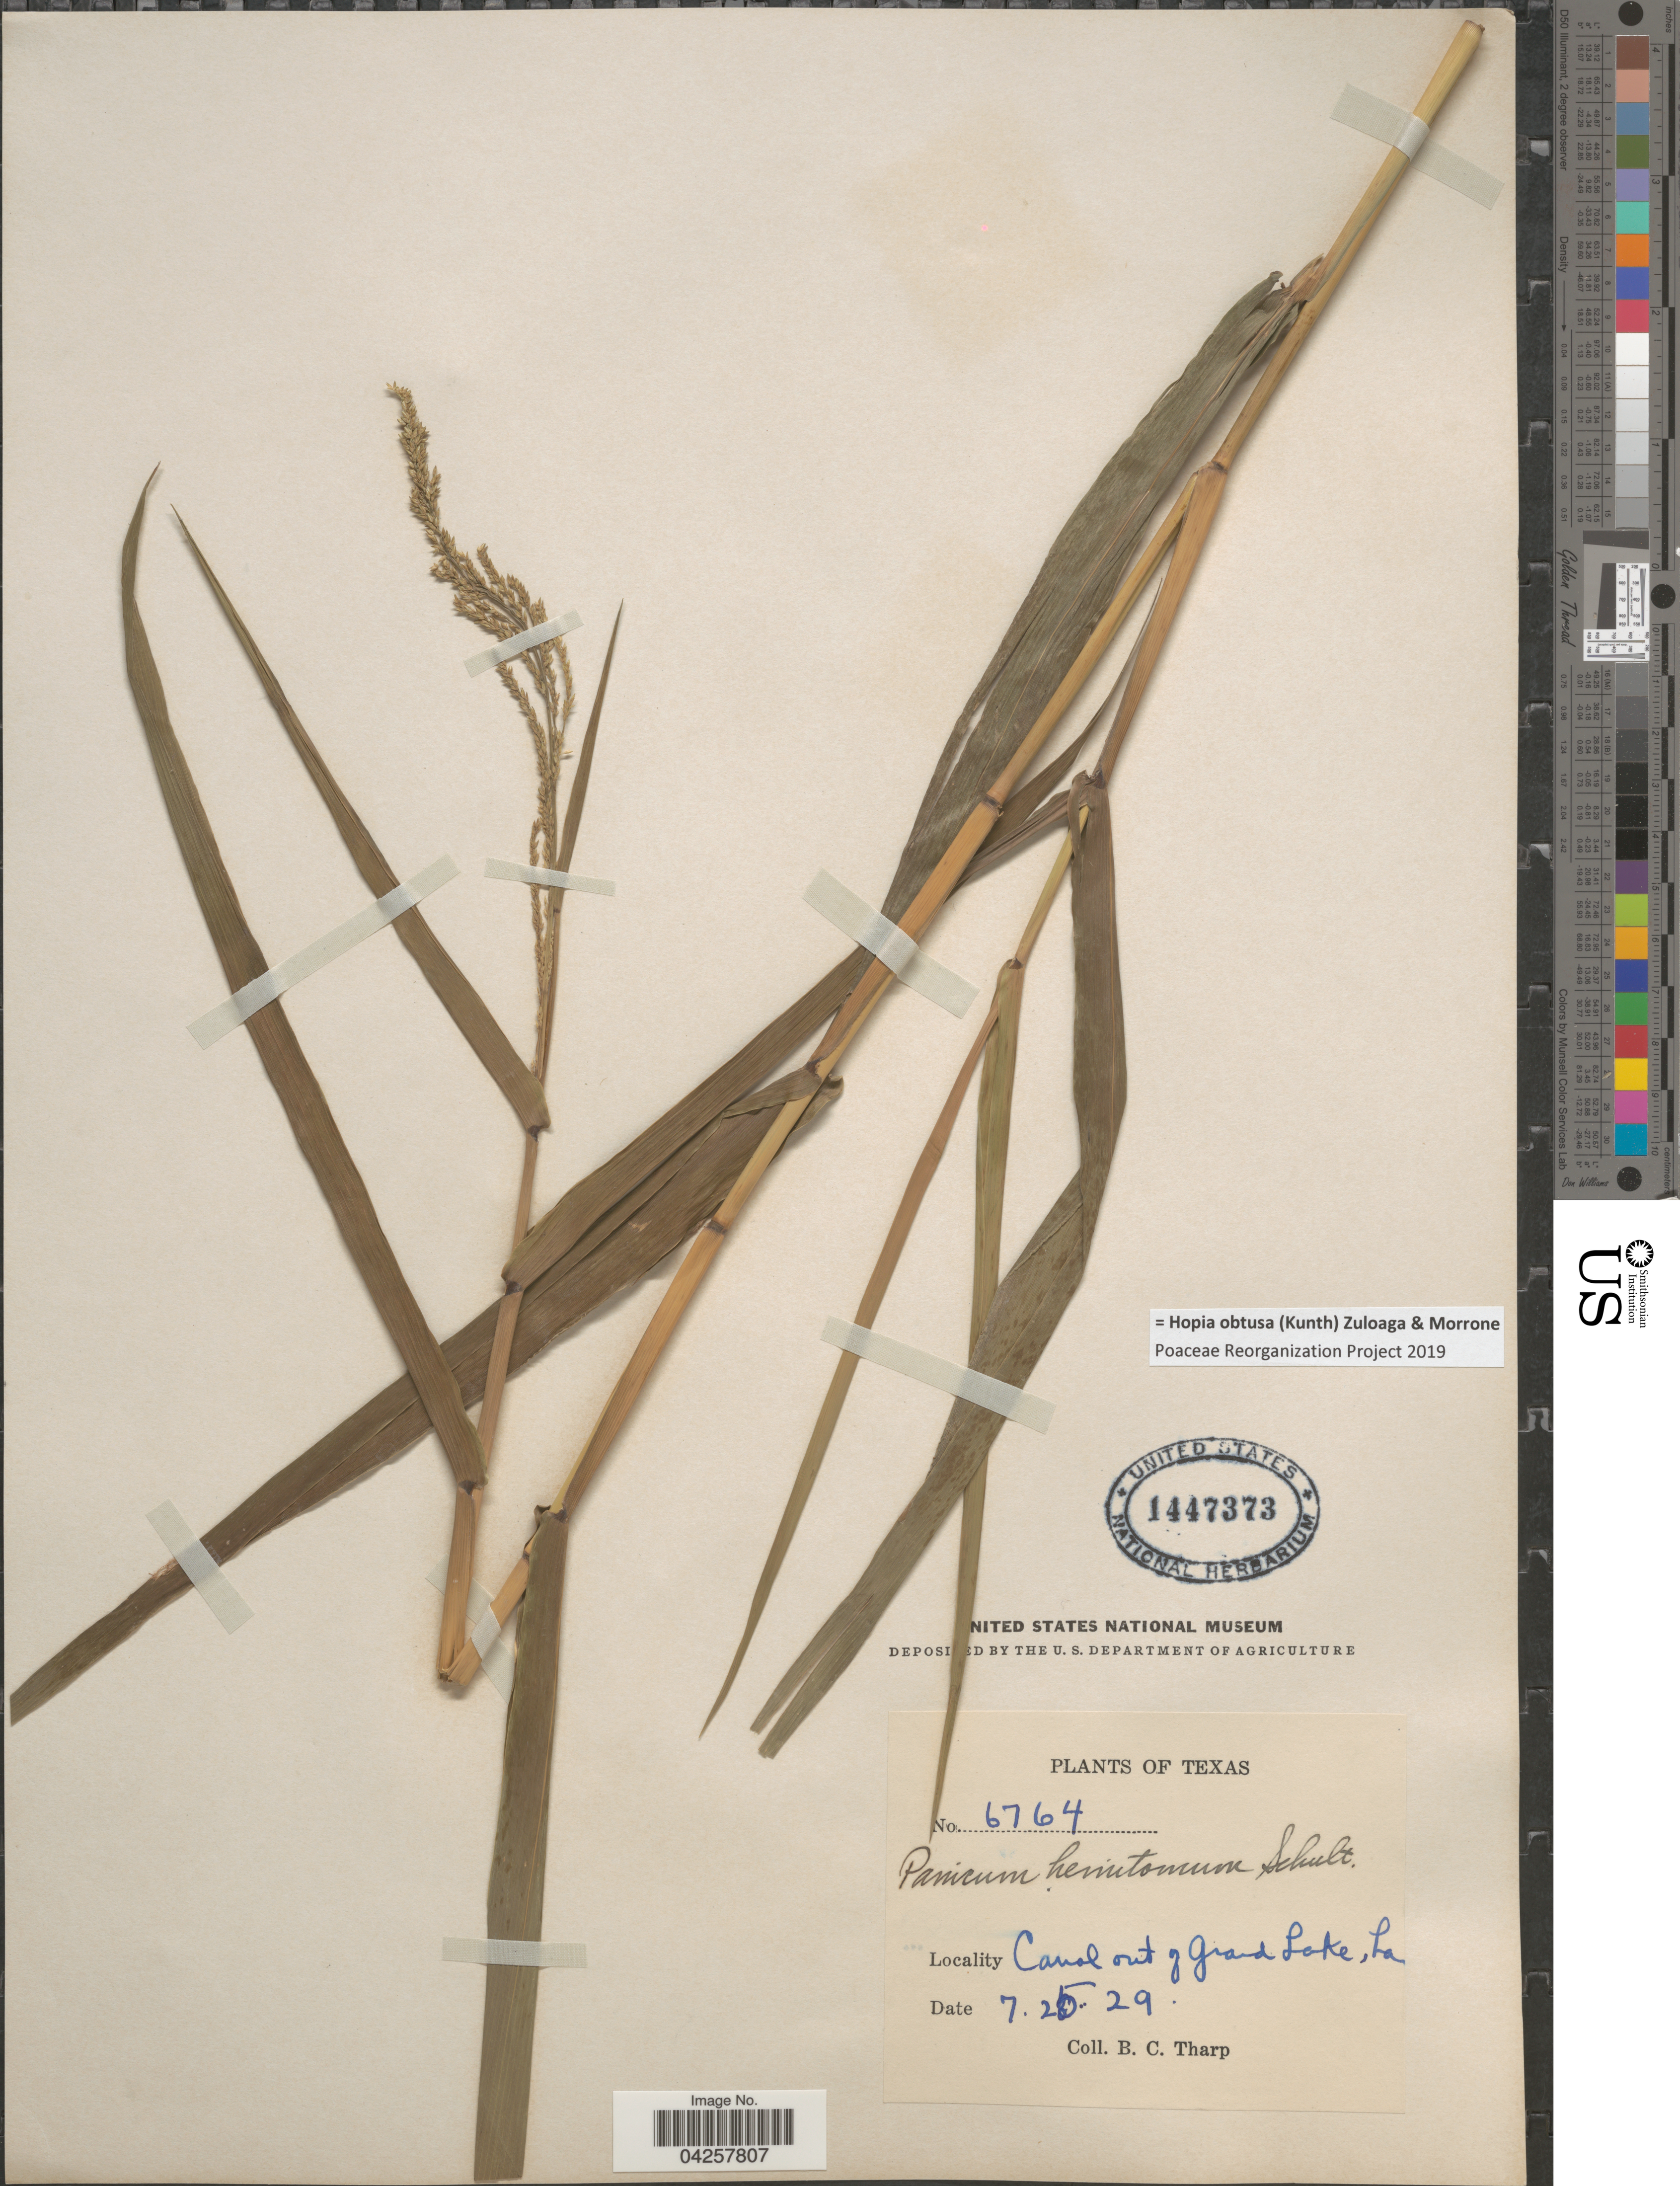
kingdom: Plantae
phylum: Tracheophyta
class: Liliopsida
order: Poales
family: Poaceae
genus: Hopia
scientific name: Hopia obtusa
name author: (Kunth) Zuloaga & Morrone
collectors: B. C. Tharp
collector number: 6764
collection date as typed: Transcribed d/m/y: 25/7/29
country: United States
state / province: Louisiana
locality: Canal out of Grand Lake.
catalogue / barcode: US 1447373